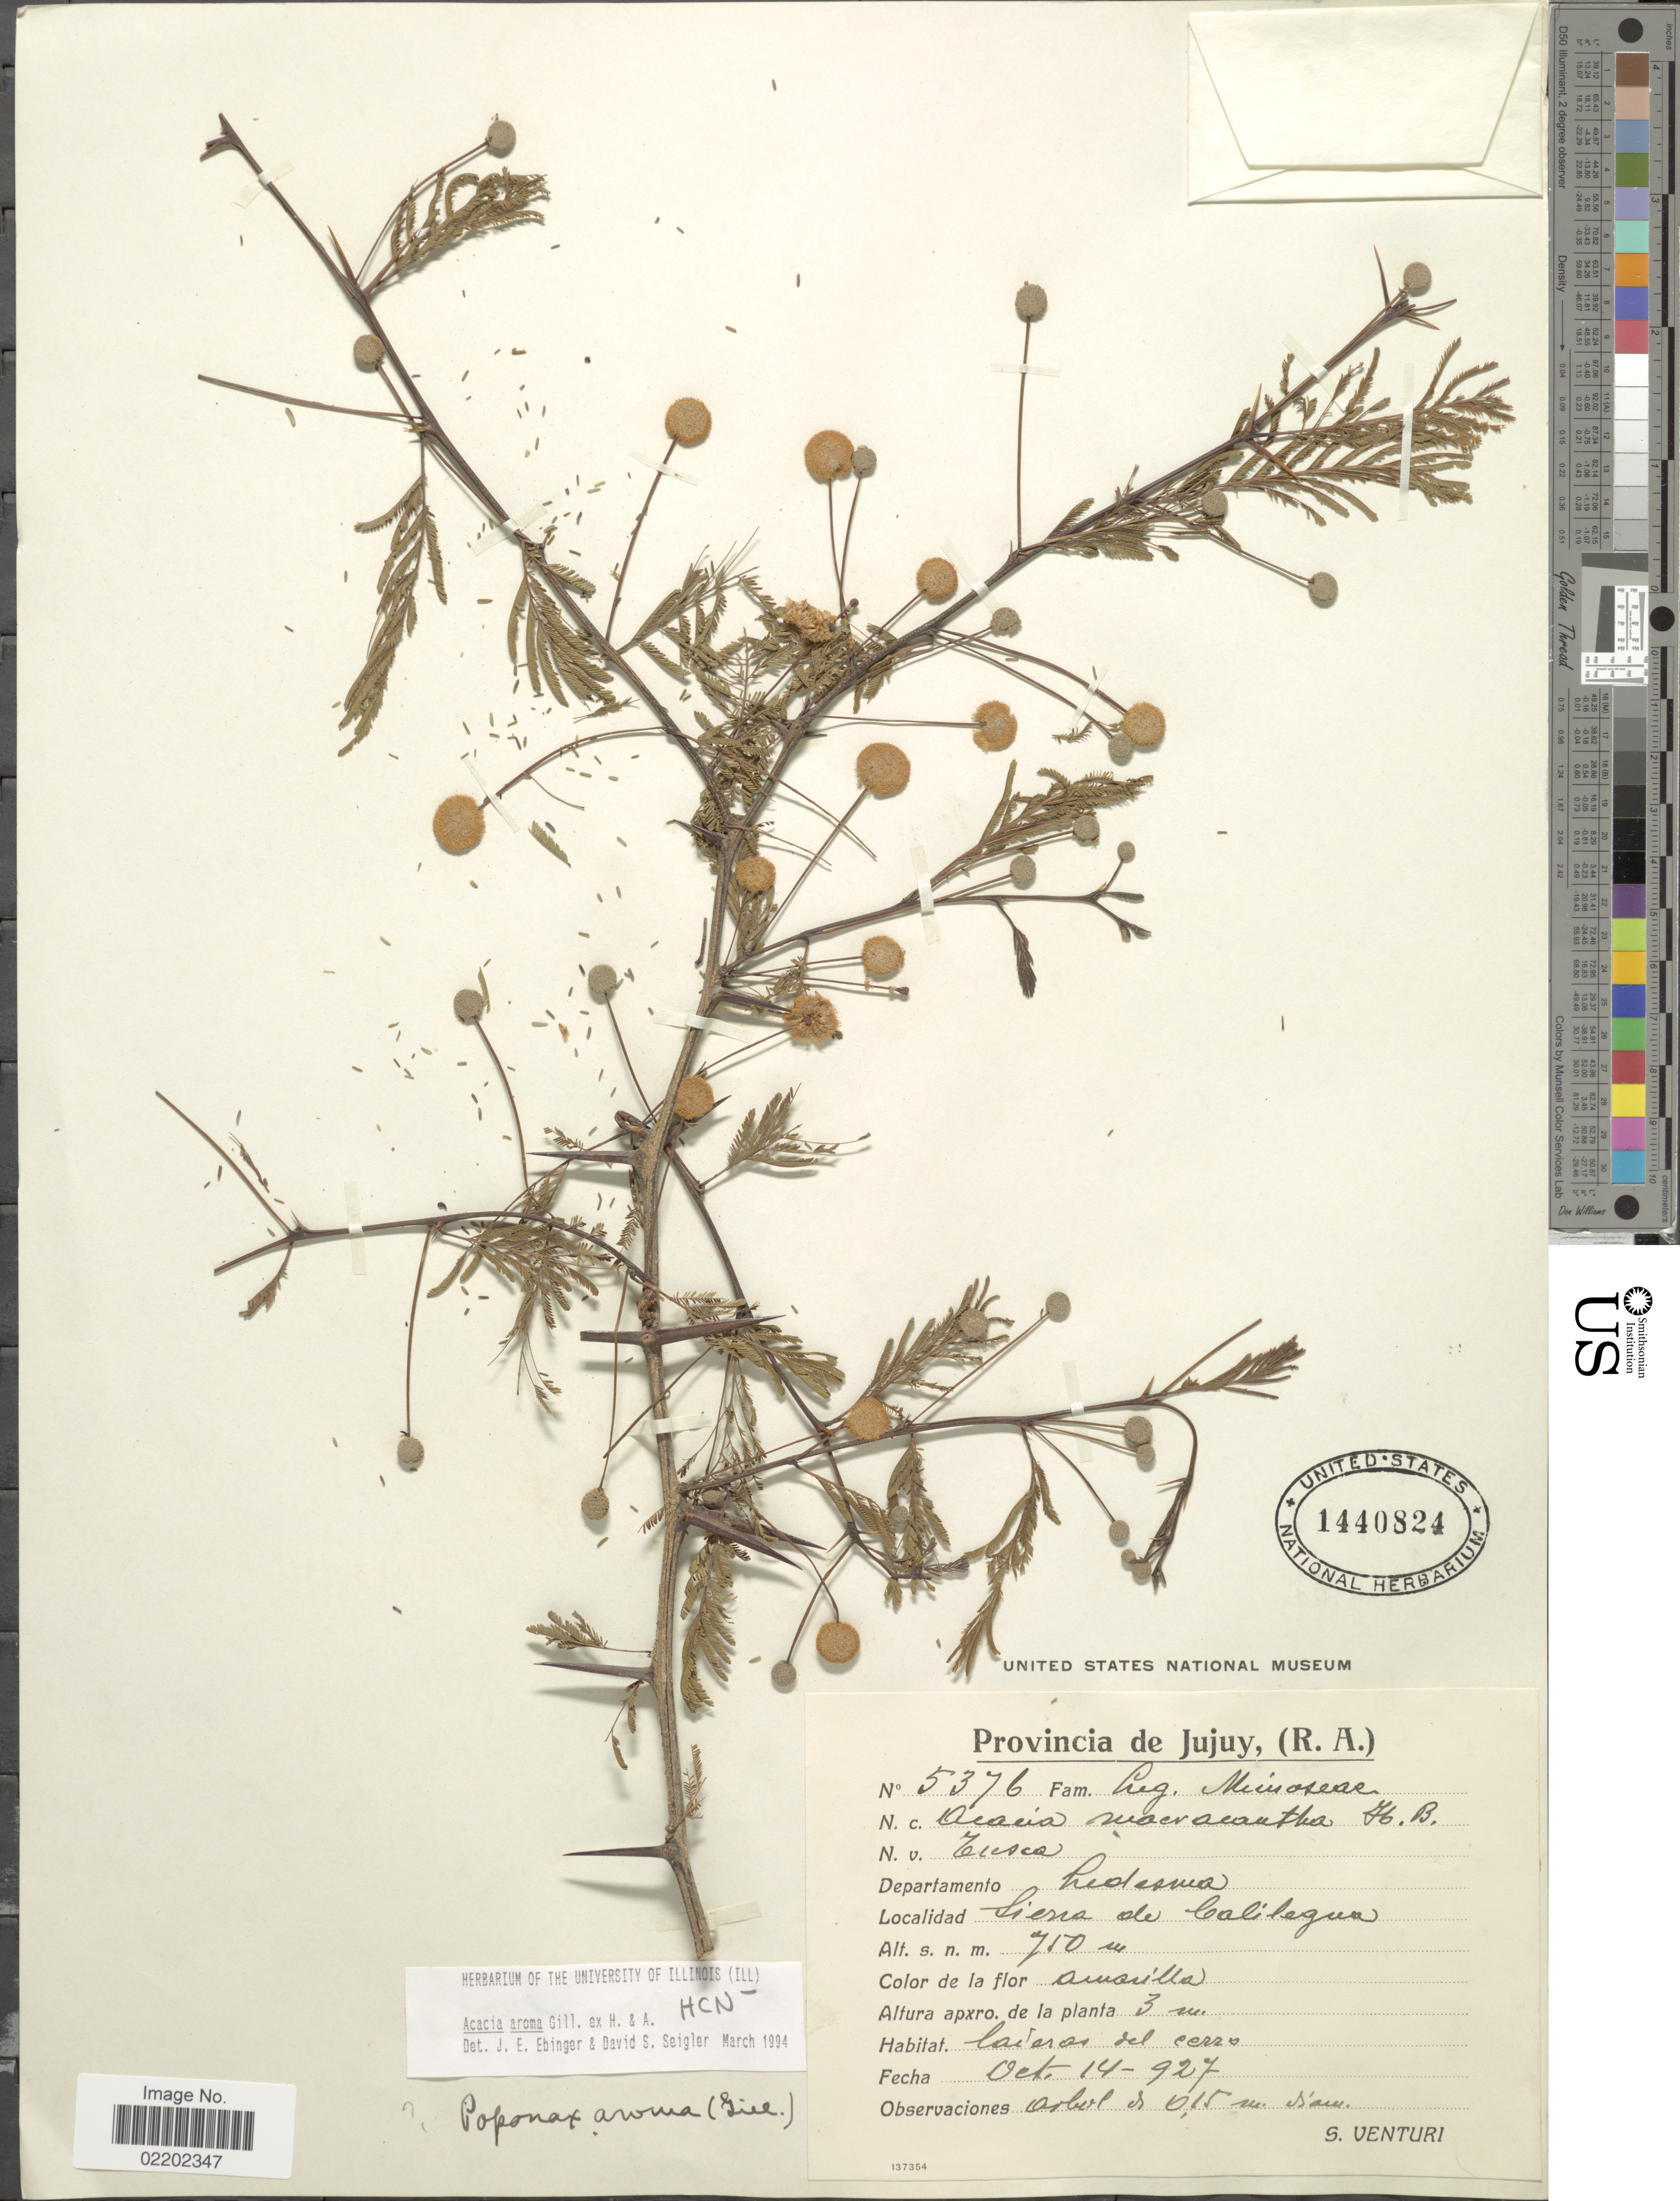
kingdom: Plantae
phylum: Tracheophyta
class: Magnoliopsida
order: Fabales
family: Fabaceae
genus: Vachellia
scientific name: Vachellia aroma var. aroma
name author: (Gillies ex Hook. & Arn.) Seigler & Ebinger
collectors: S. Venturi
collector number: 5376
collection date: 1927-10-14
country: Argentina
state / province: Jujuy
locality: (R.A.) Departamento Ledesma, Sierra de Caligua, laieras del cerro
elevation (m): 750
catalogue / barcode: US 1440824